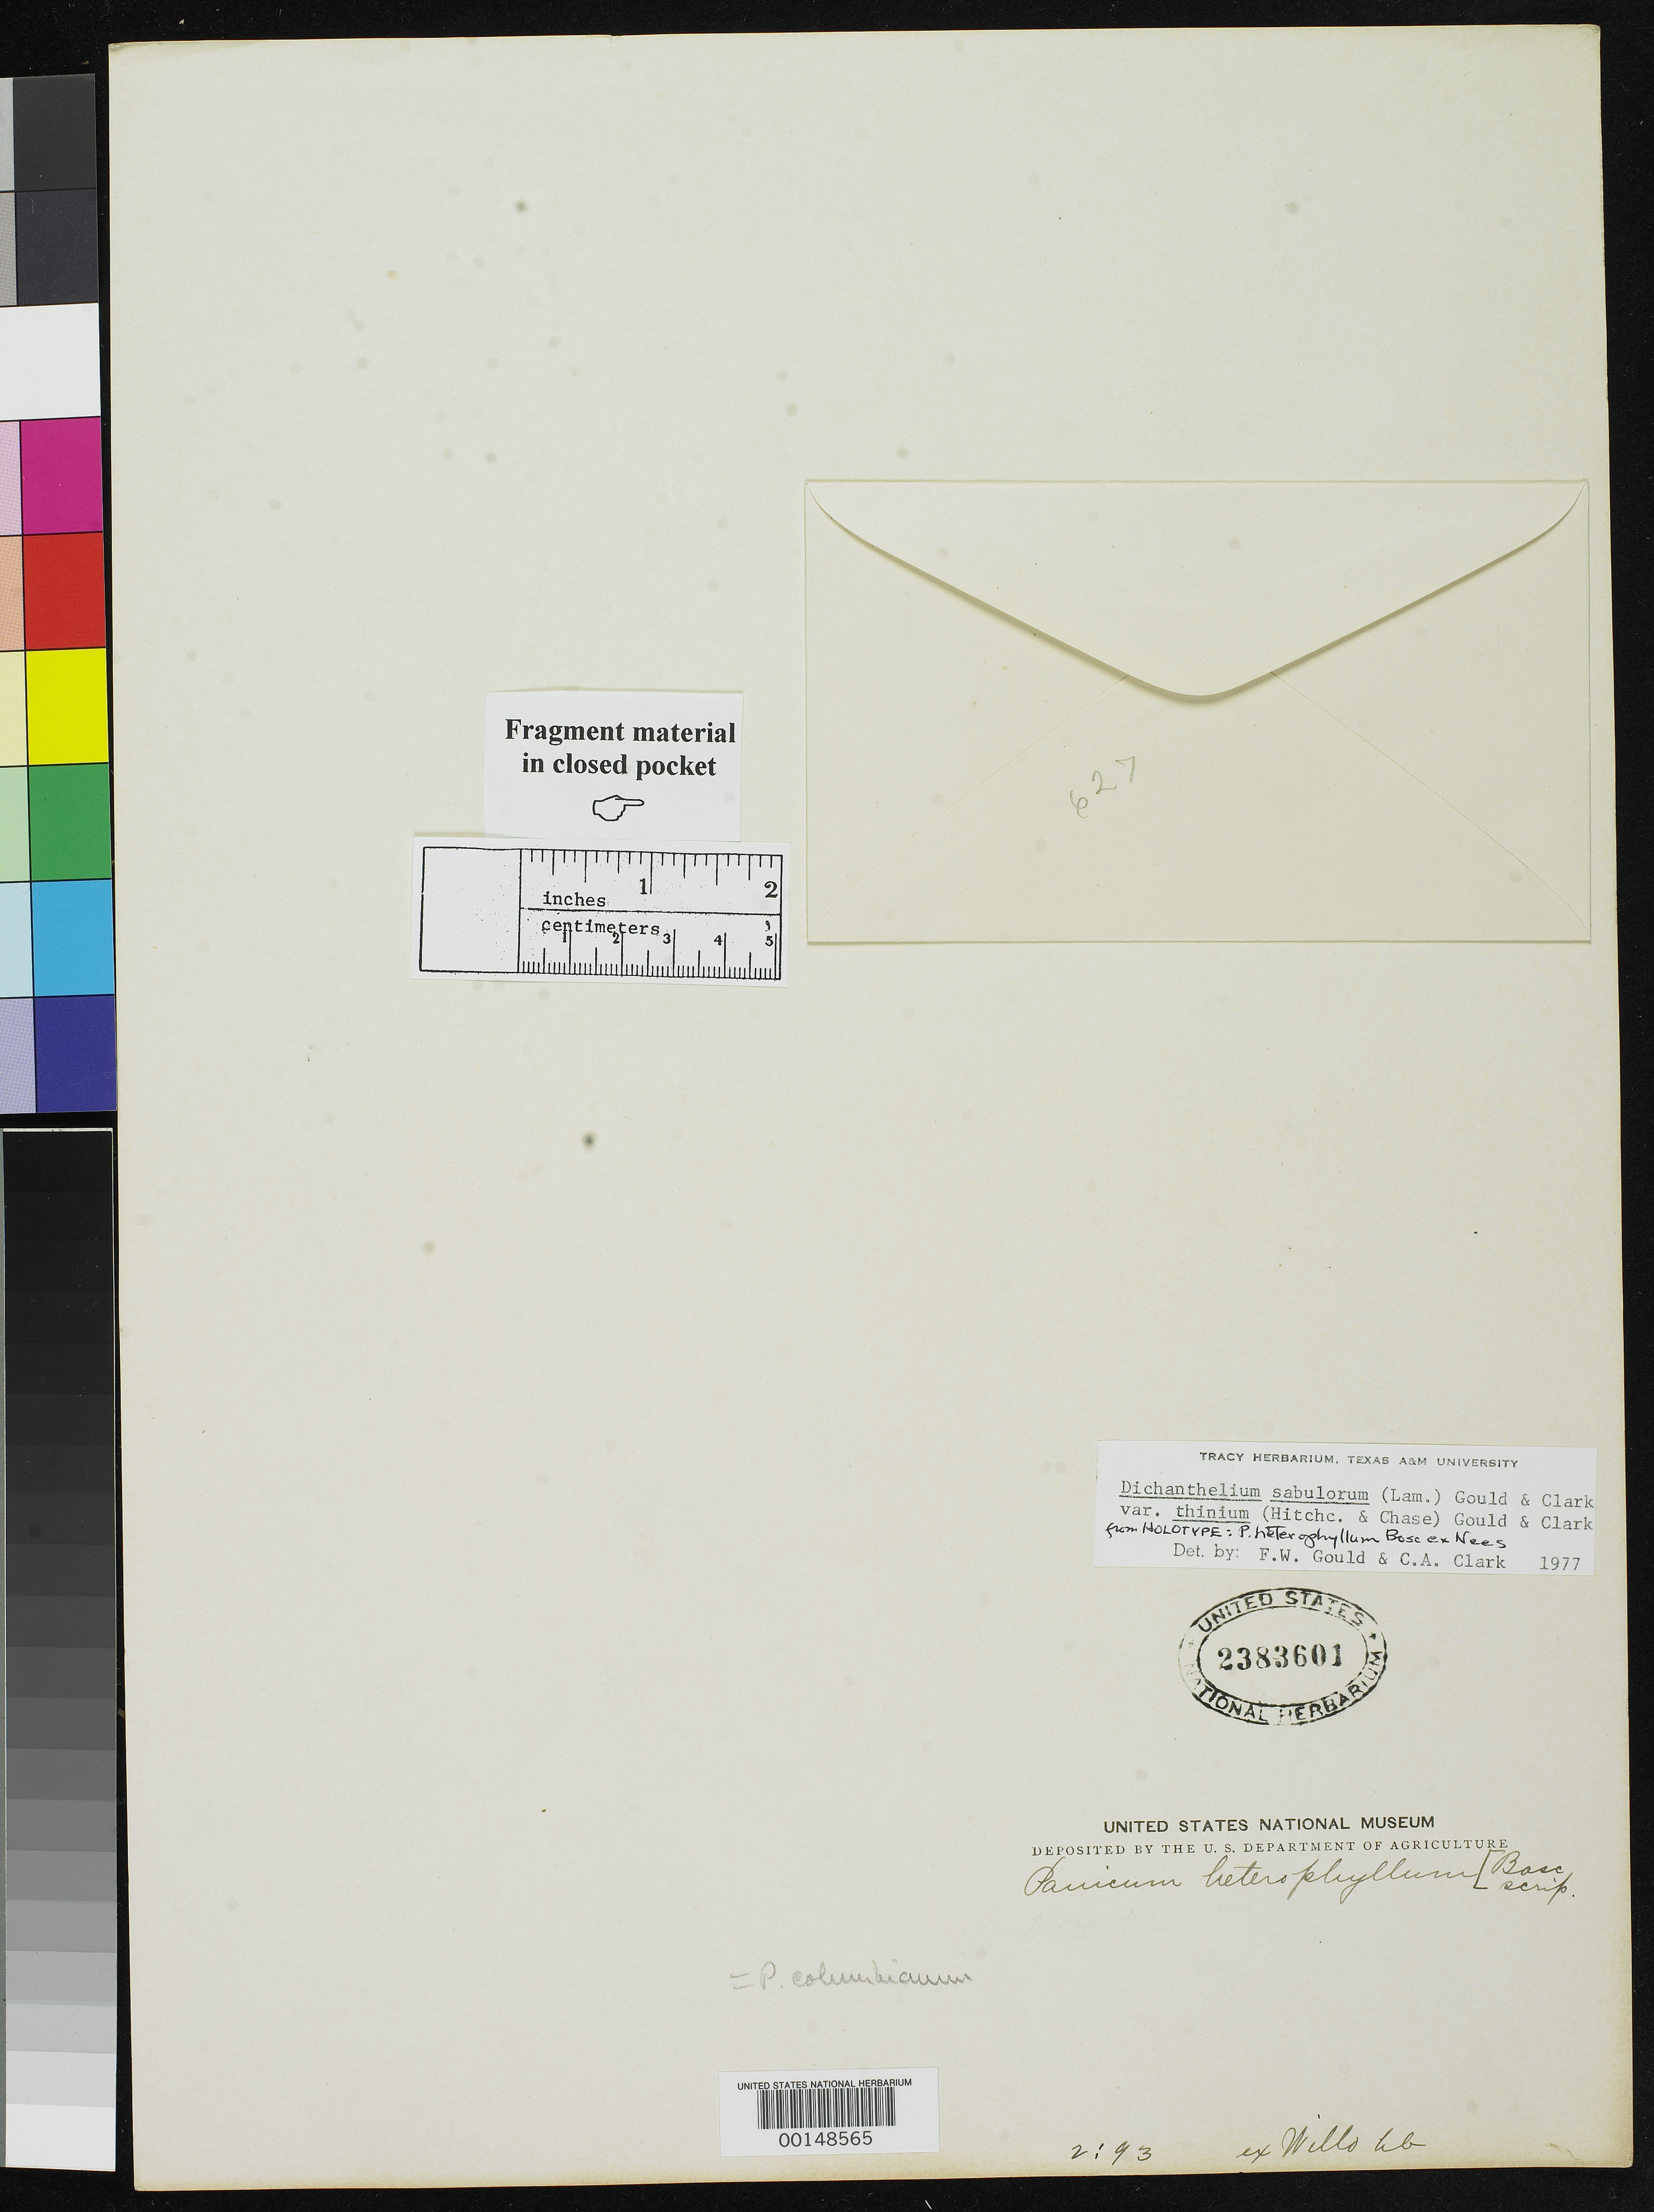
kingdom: Plantae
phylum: Tracheophyta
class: Liliopsida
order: Poales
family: Poaceae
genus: Panicum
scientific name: Panicum heterophyllum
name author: Bosc ex Nees in Mart.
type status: Type Fragment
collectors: L. A. G. Bosc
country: United States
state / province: North Carolina / South Carolina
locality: "Carolina"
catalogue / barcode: US 2383601